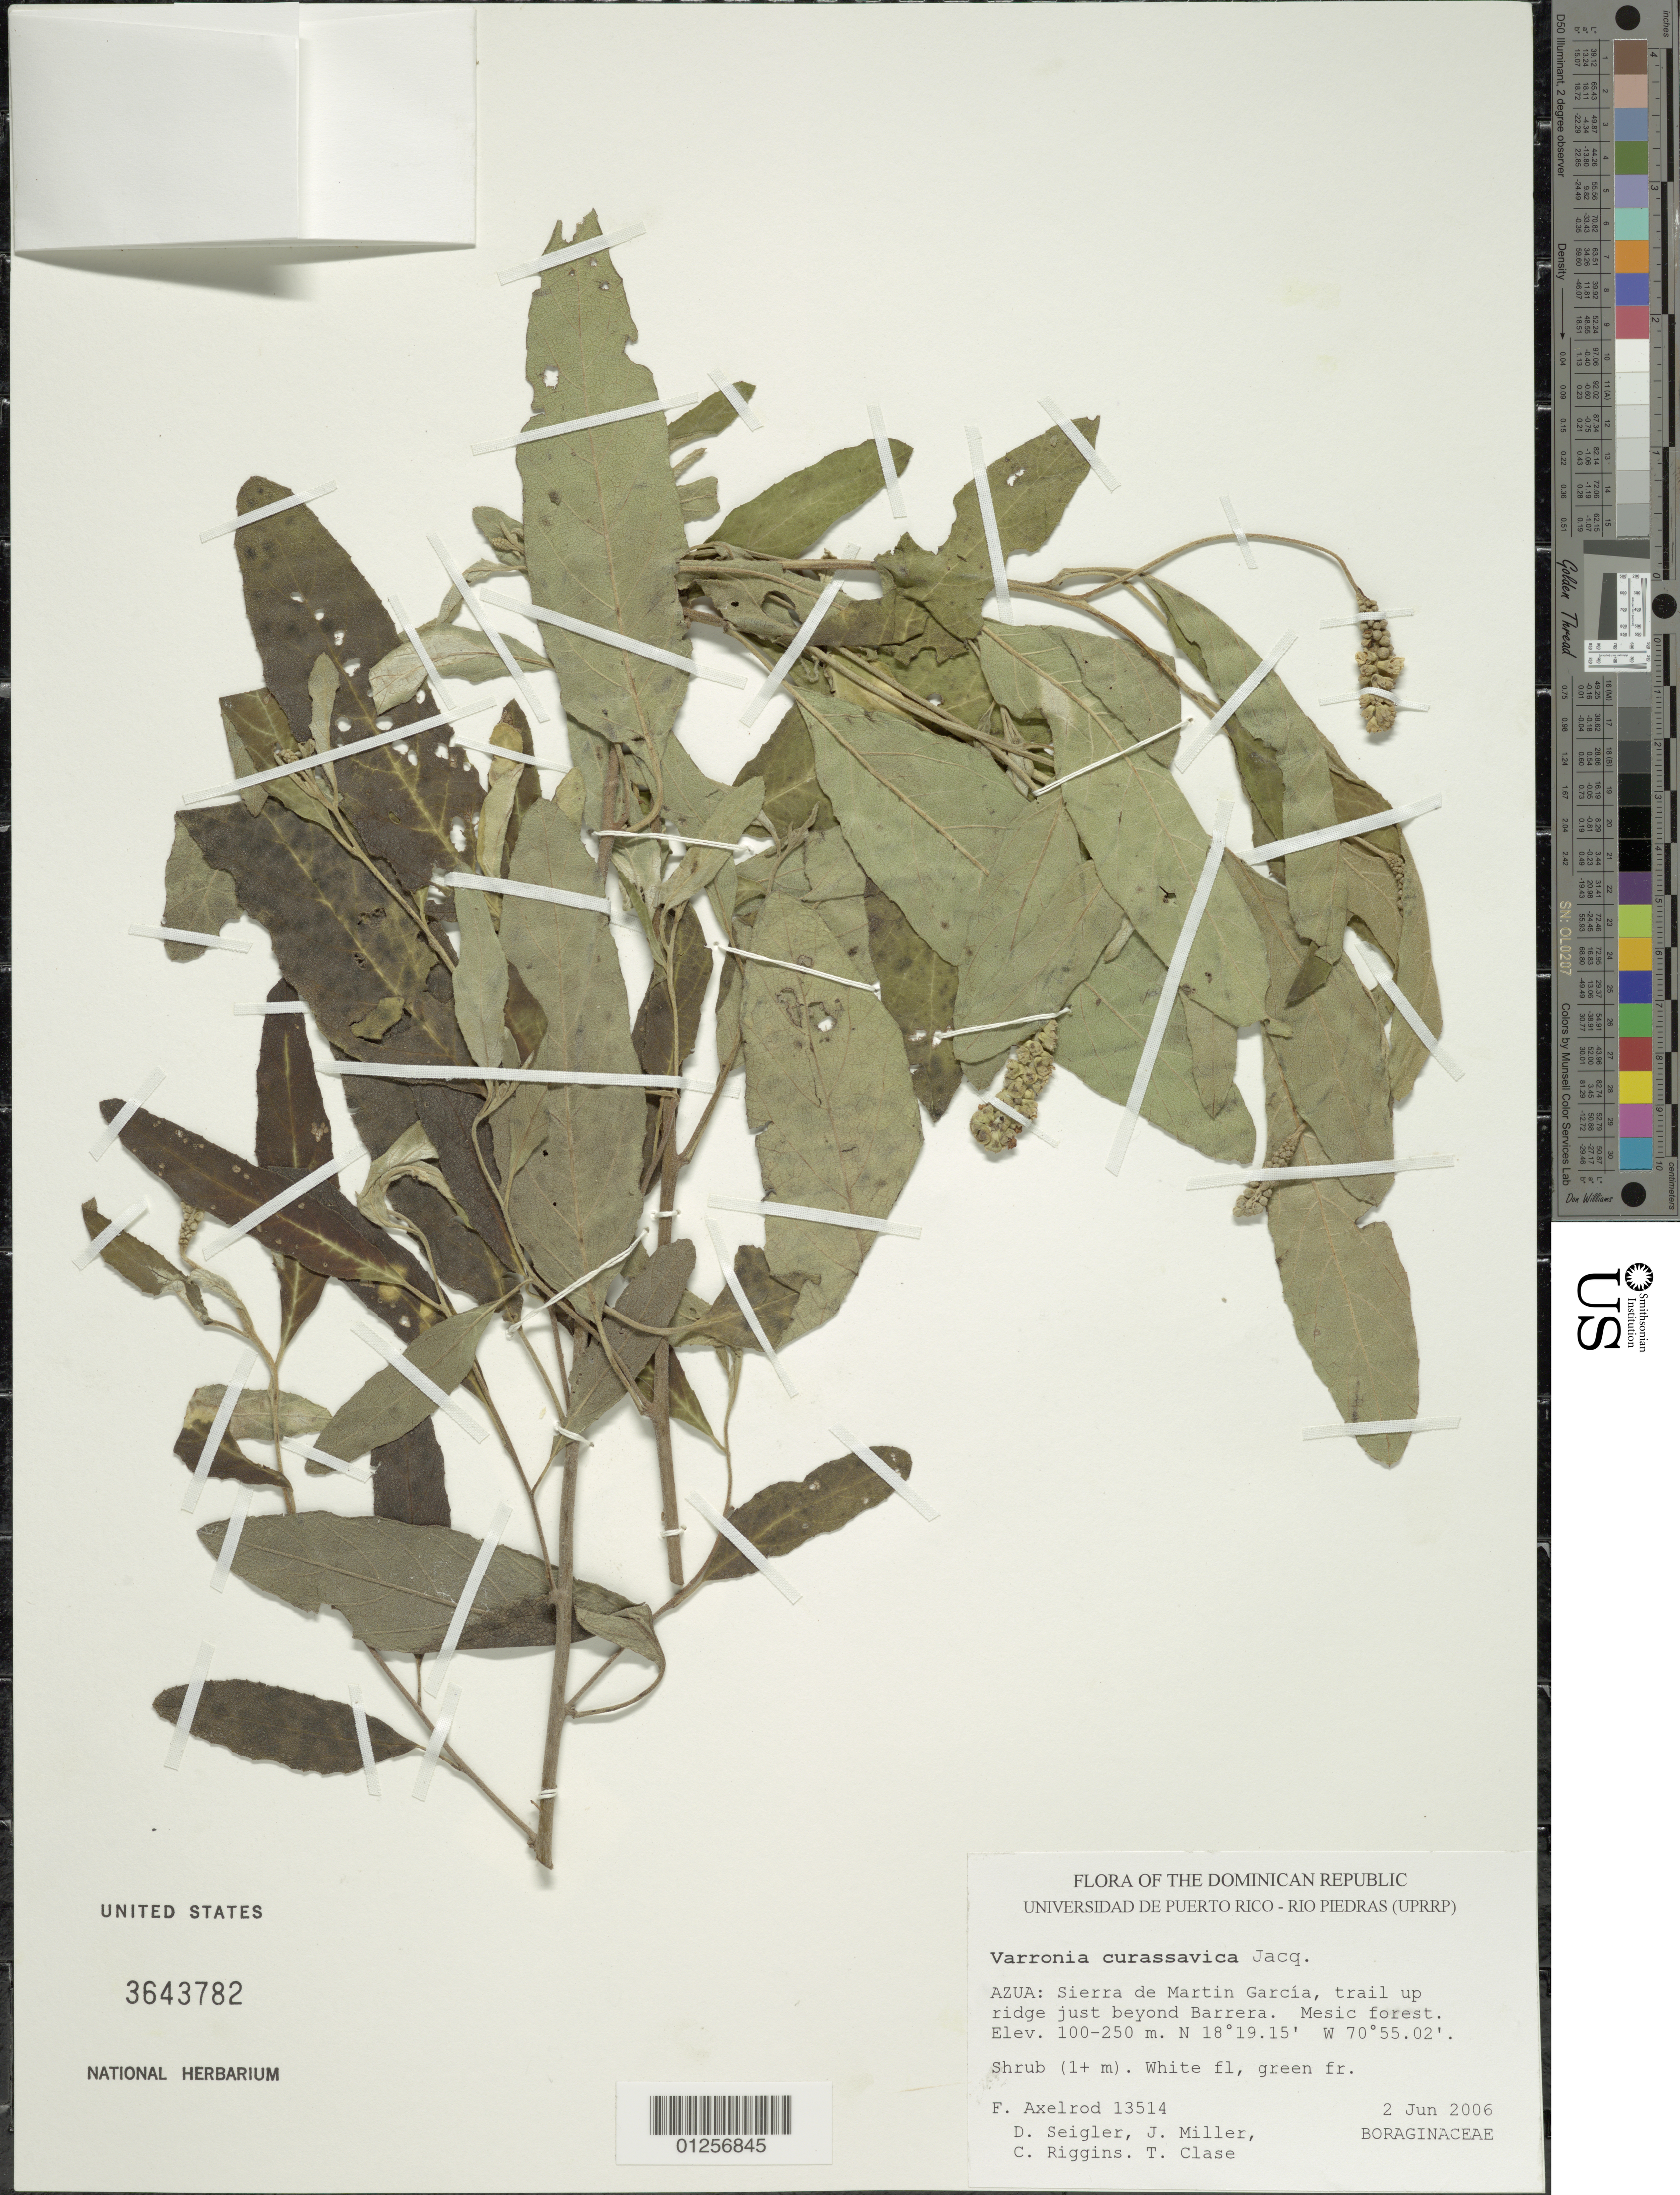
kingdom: Plantae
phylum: Tracheophyta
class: Magnoliopsida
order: Boraginales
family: Cordiaceae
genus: Varronia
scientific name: Varronia curassavica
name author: Jacq.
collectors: F. S. Axelrod, D. Seigler, J. S. Miller, C. Riggins & T. Clase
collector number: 13514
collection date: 2006-06-02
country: Dominican Republic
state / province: Azua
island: Hispaniola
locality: Sierra de Martin Garcia, trail up ridge just beyond Barrera.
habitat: Mesic forest.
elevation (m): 100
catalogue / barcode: US 3643782